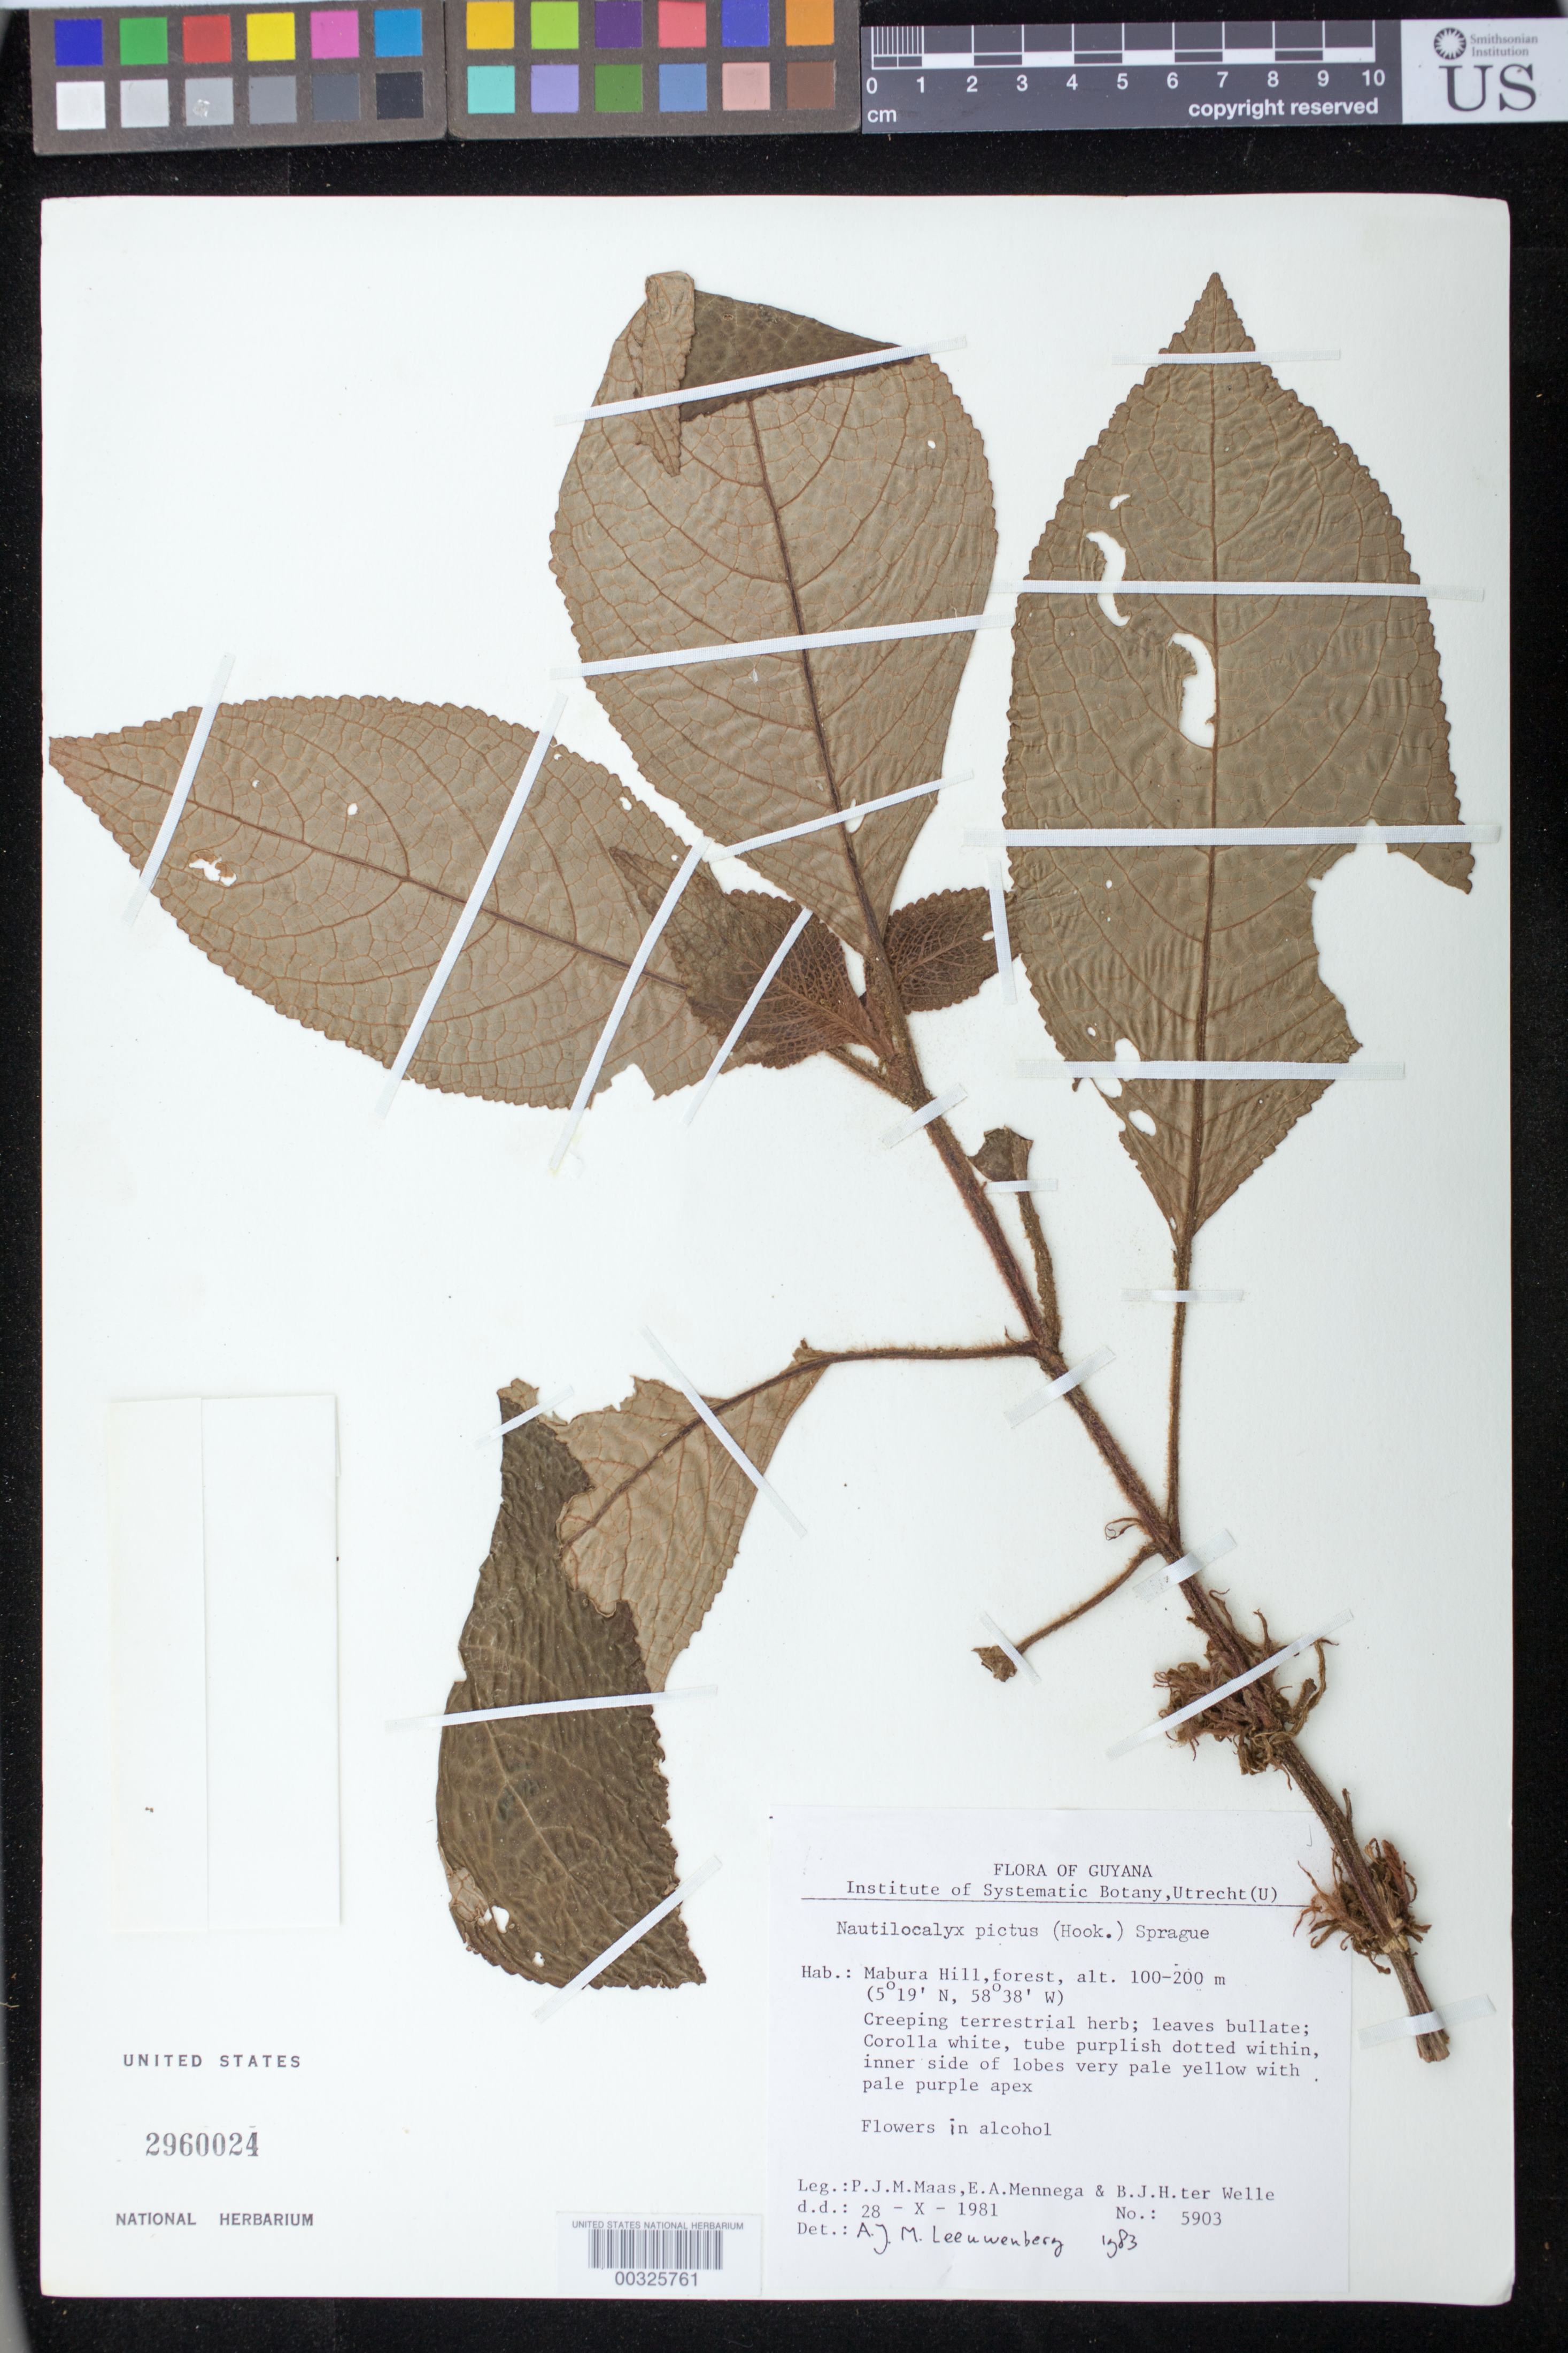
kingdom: Plantae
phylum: Tracheophyta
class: Magnoliopsida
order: Lamiales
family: Gesneriaceae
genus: Nautilocalyx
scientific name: Nautilocalyx pictus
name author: (Hook.) Sprague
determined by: Skog, Laurence E.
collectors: P. Maas, E. A. Mennega & B. Welle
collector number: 5903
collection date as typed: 28 Oct 1981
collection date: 1981-10-28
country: Guyana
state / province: U. Demerara-Berbice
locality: Mabura Hill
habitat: Forest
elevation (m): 100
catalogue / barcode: US 2960024